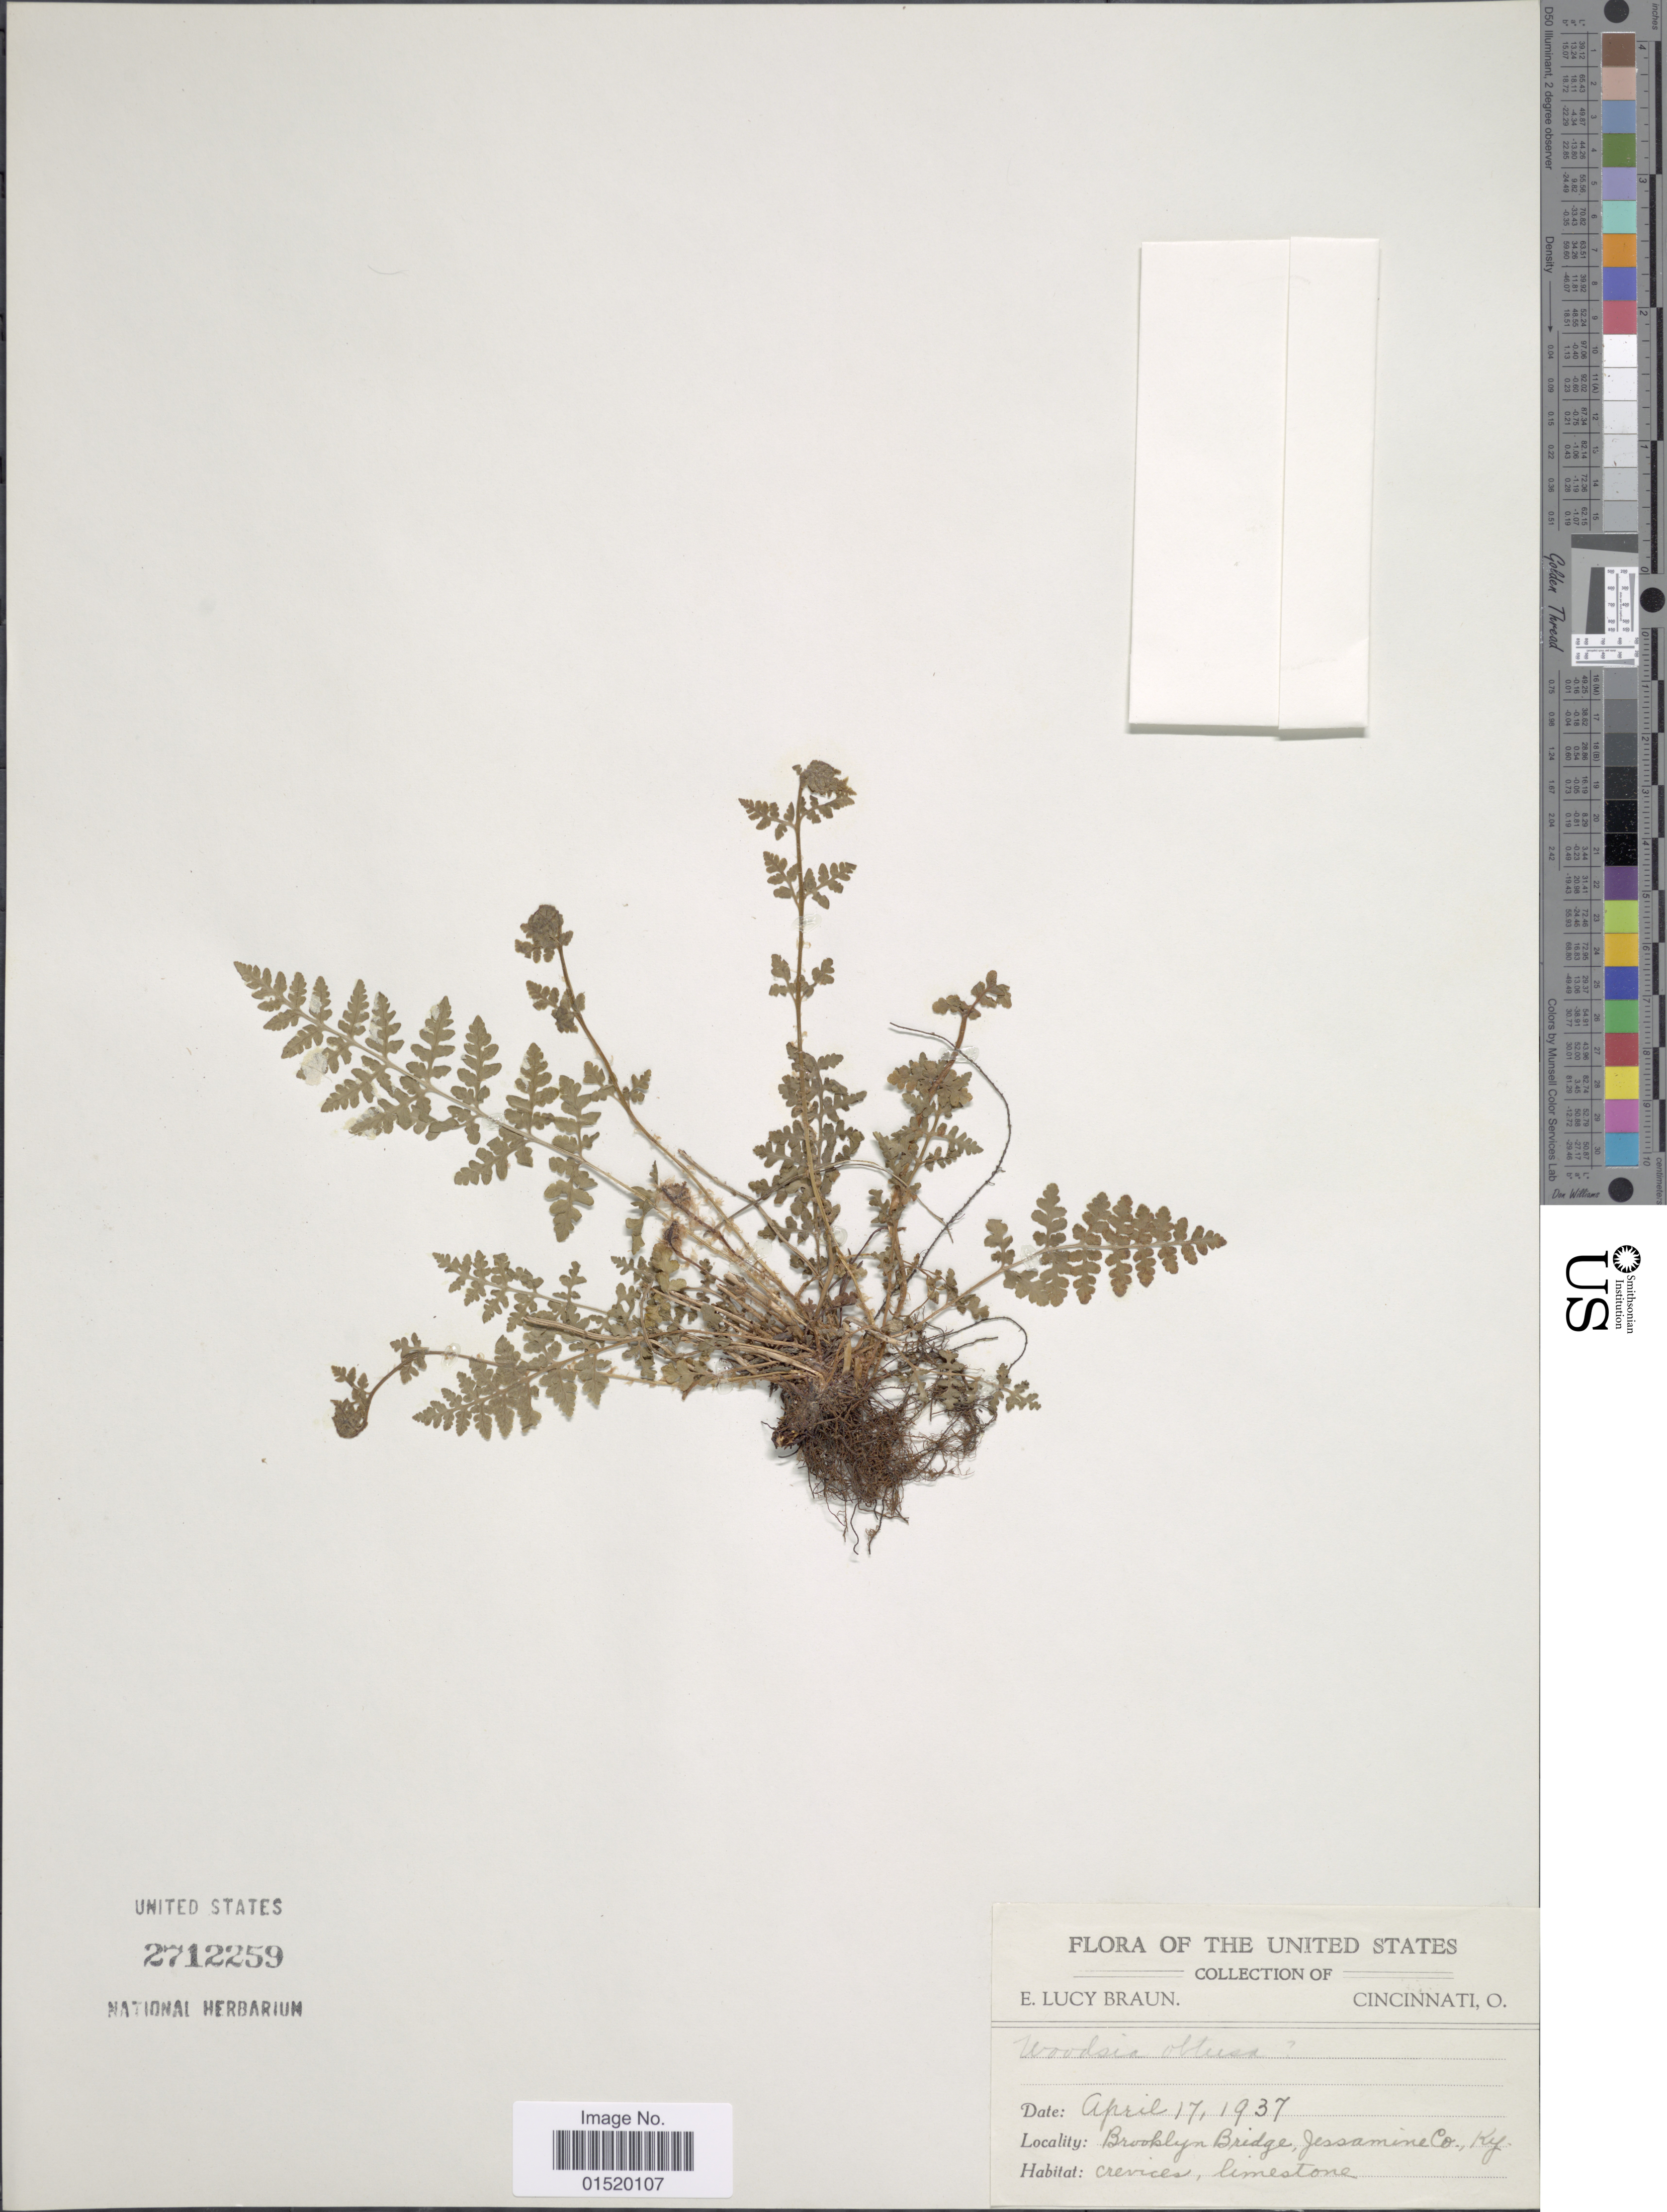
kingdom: Plantae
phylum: Tracheophyta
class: Polypodiopsida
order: Polypodiales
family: Woodsiaceae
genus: Woodsia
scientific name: Woodsia obtusa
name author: (Spreng.) Torr.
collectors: E. L. Braun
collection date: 1937-04-17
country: United States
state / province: Kentucky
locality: Brooklyn Bridge, Jessamine Co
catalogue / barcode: US 2712259